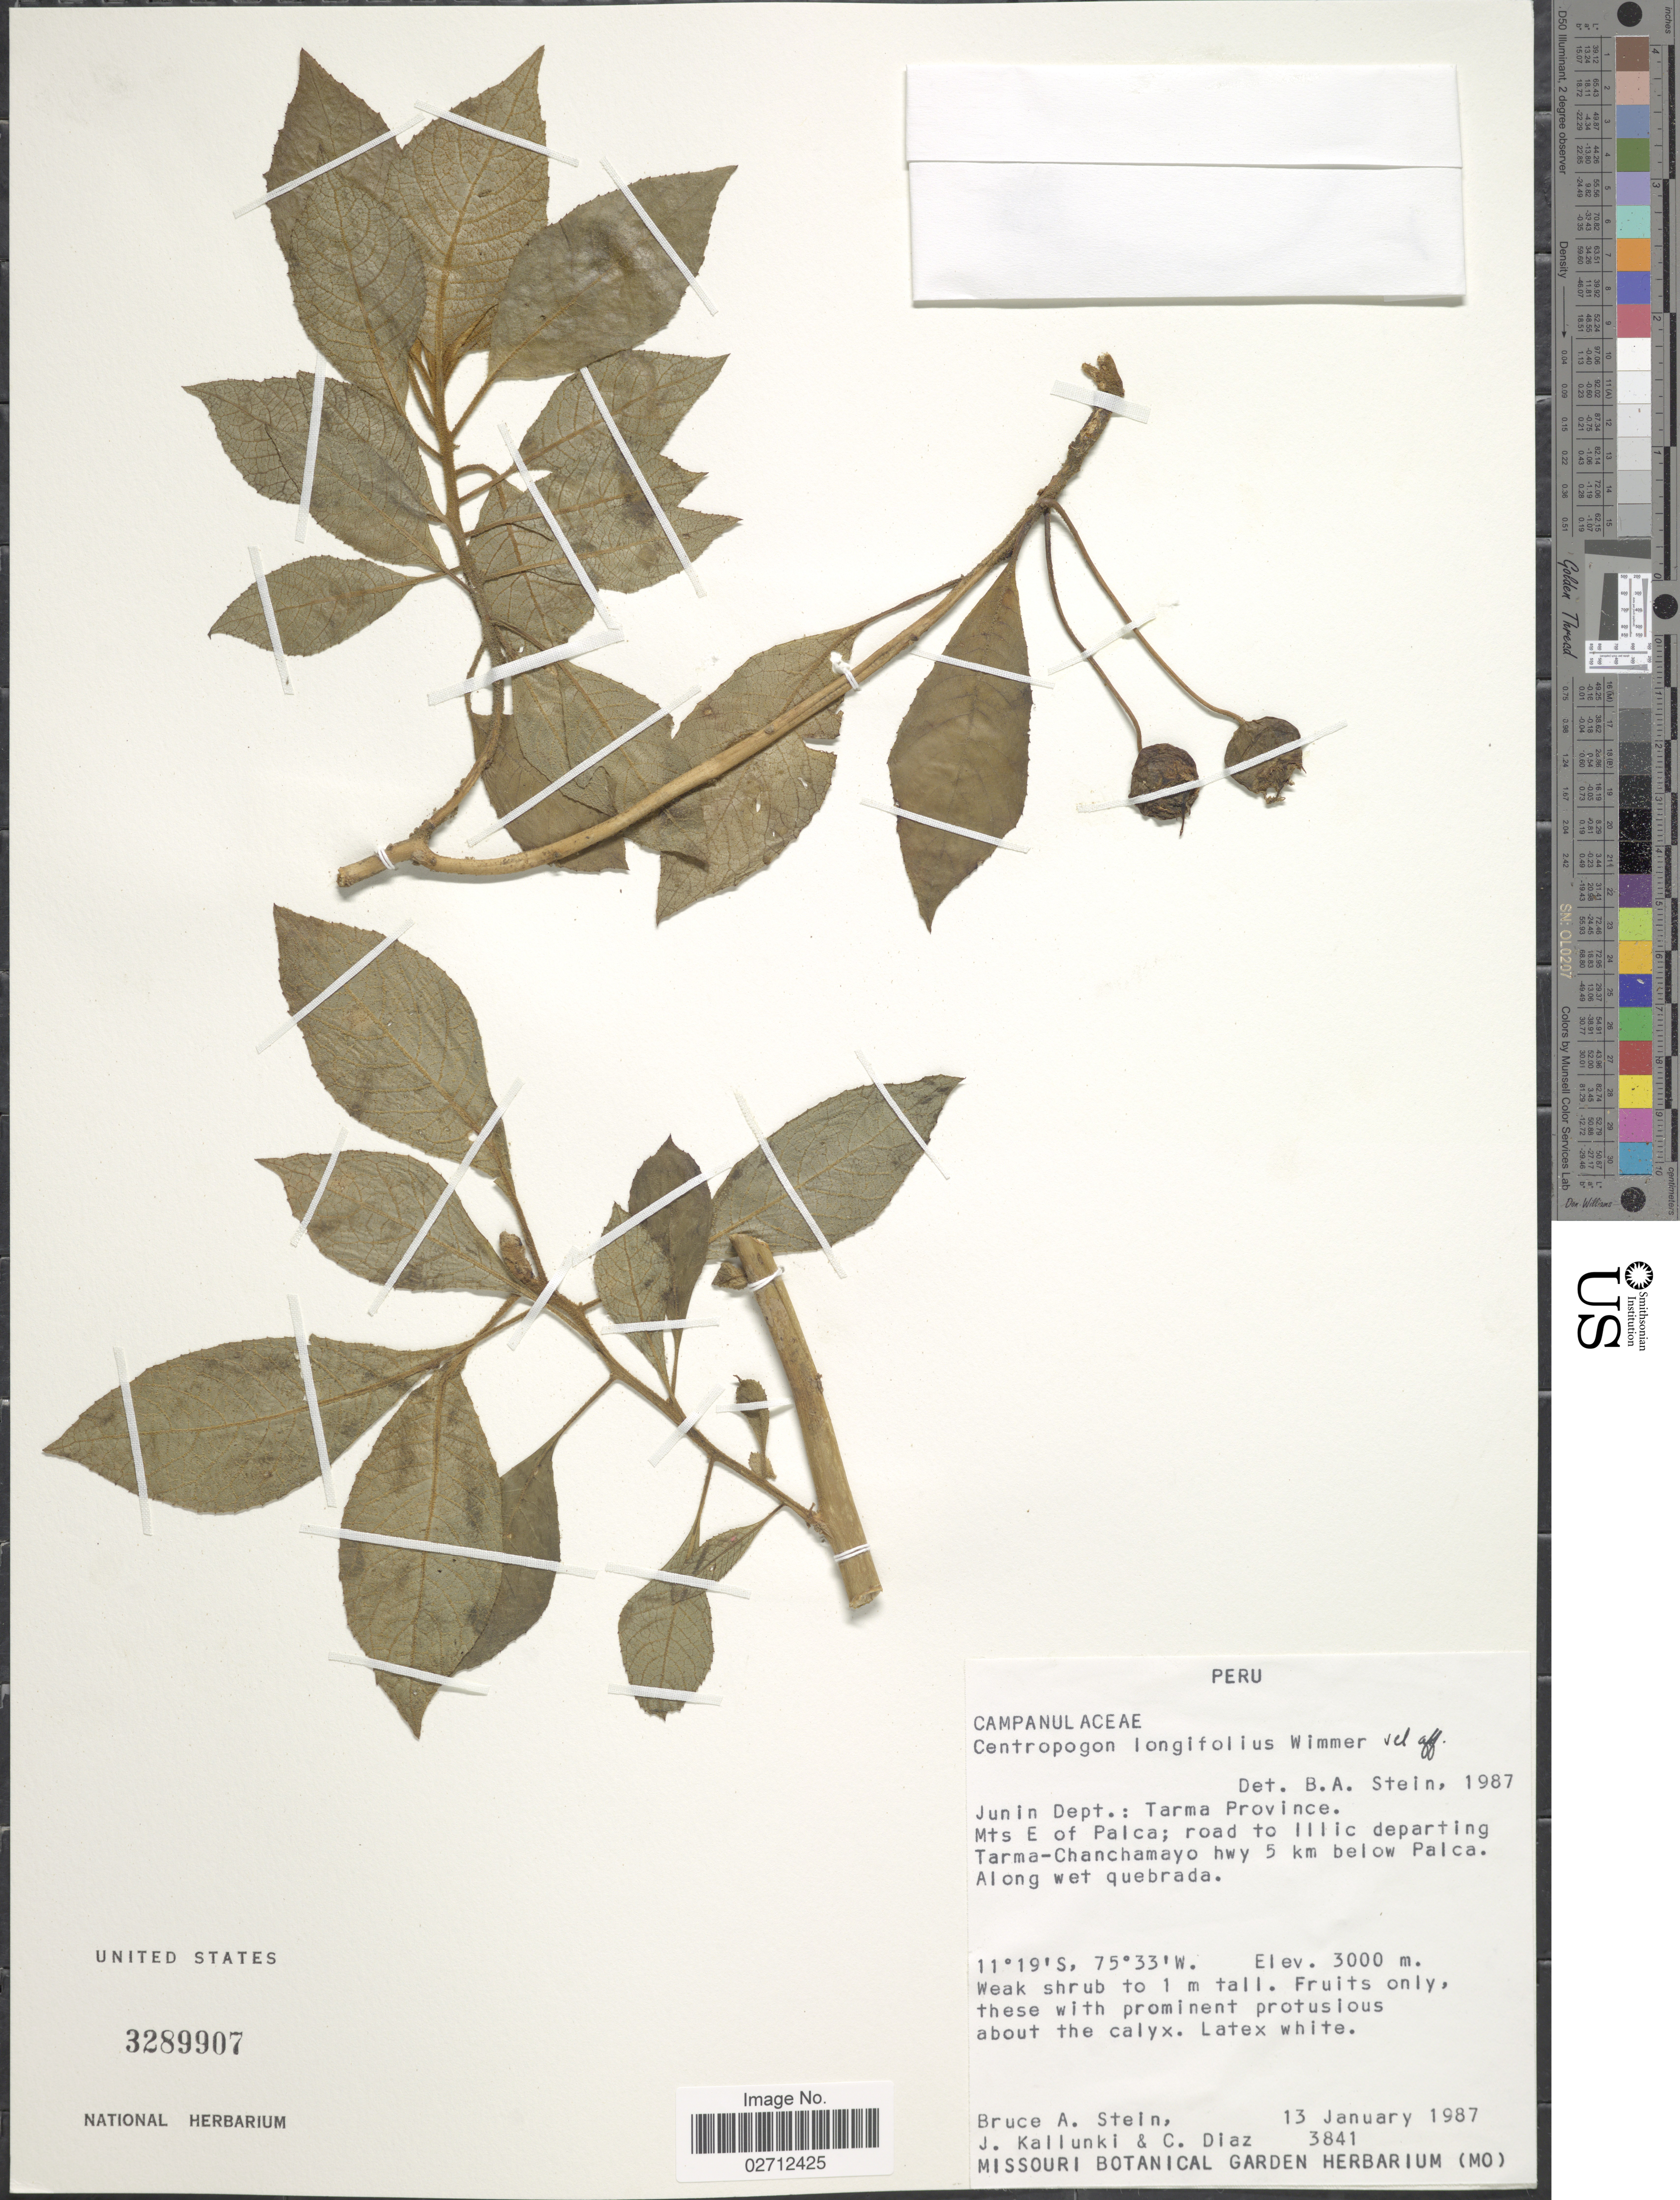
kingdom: Plantae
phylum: Tracheophyta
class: Magnoliopsida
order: Asterales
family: Campanulaceae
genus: Centropogon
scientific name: Centropogon longifolius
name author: E. Wimm.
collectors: B. A. Stein, J. Kallunki & C. Díaz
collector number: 3841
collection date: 1987-01-13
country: Peru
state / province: Junín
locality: Junin Dept. Tarma Province. Mts E of Palca; road to Illic departing Tarma-Chanchamayo hwy 5 km below Palca.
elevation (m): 3000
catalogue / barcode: US 3289907